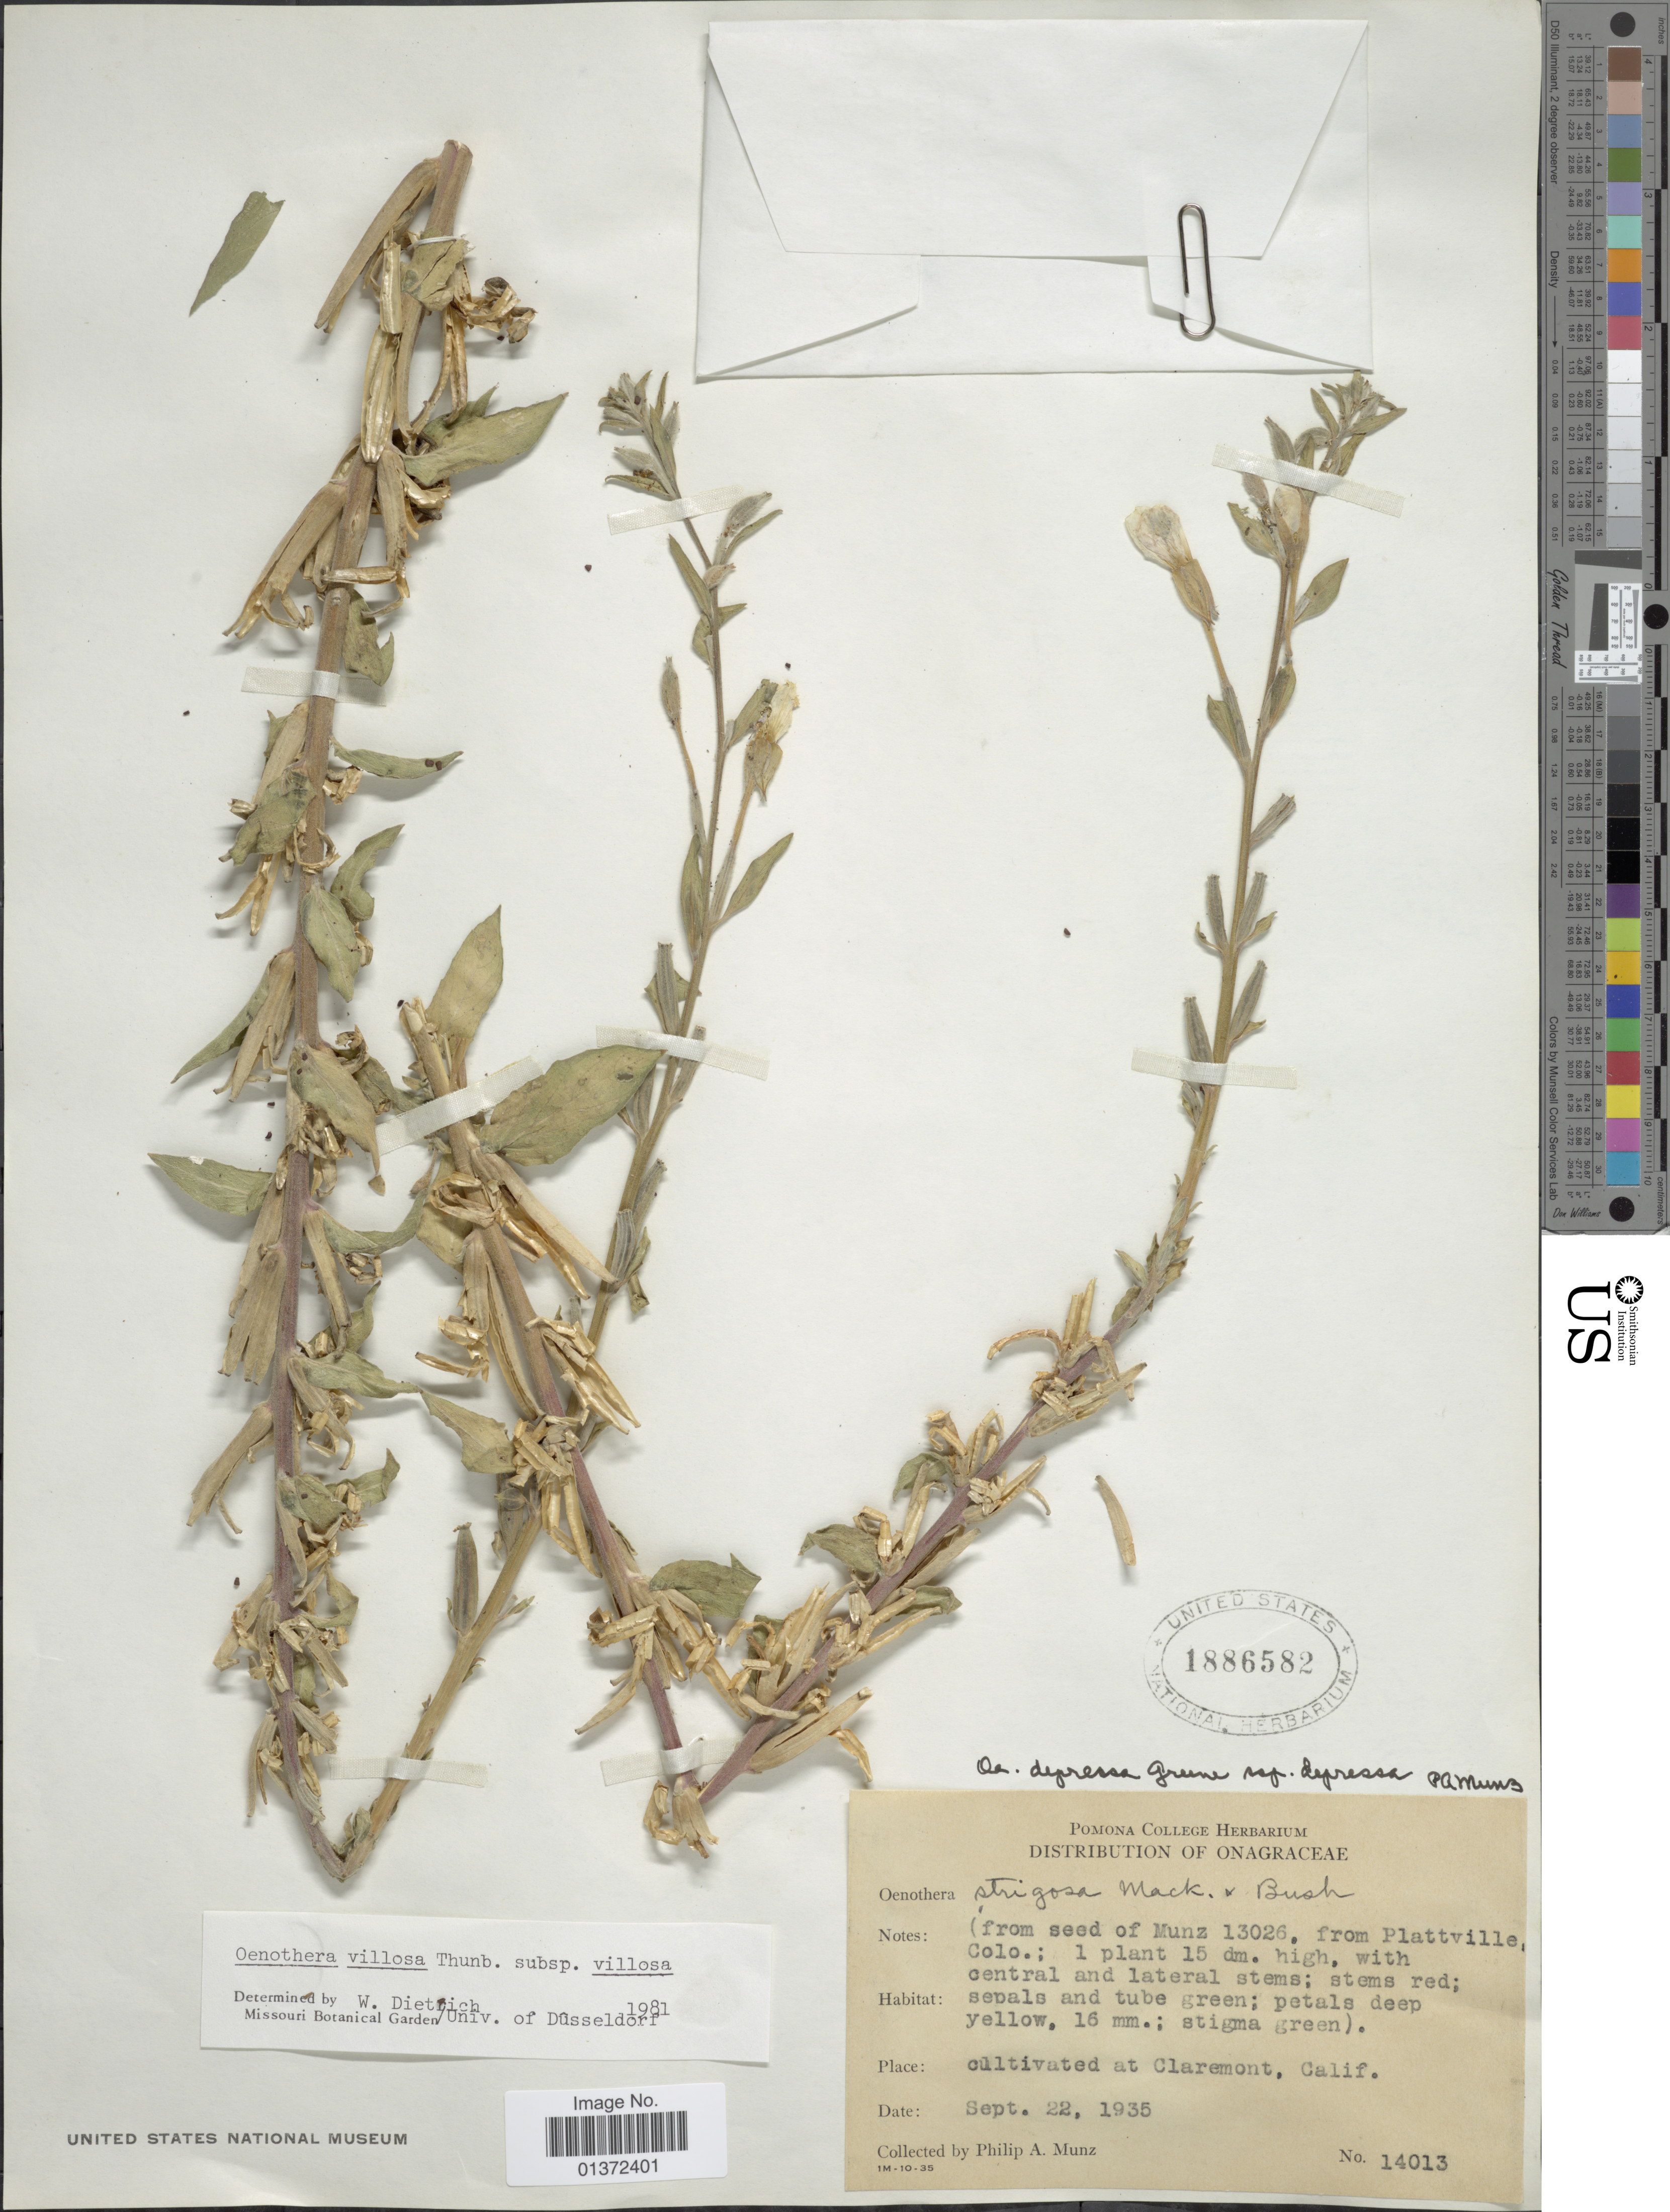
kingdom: Plantae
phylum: Tracheophyta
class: Magnoliopsida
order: Myrtales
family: Onagraceae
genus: Oenothera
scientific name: Oenothera villosa subsp. villosa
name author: Thunb.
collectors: P. A. Munz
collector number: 14013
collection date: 1935-09-22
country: United States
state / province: California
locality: Claremont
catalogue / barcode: US 1886582